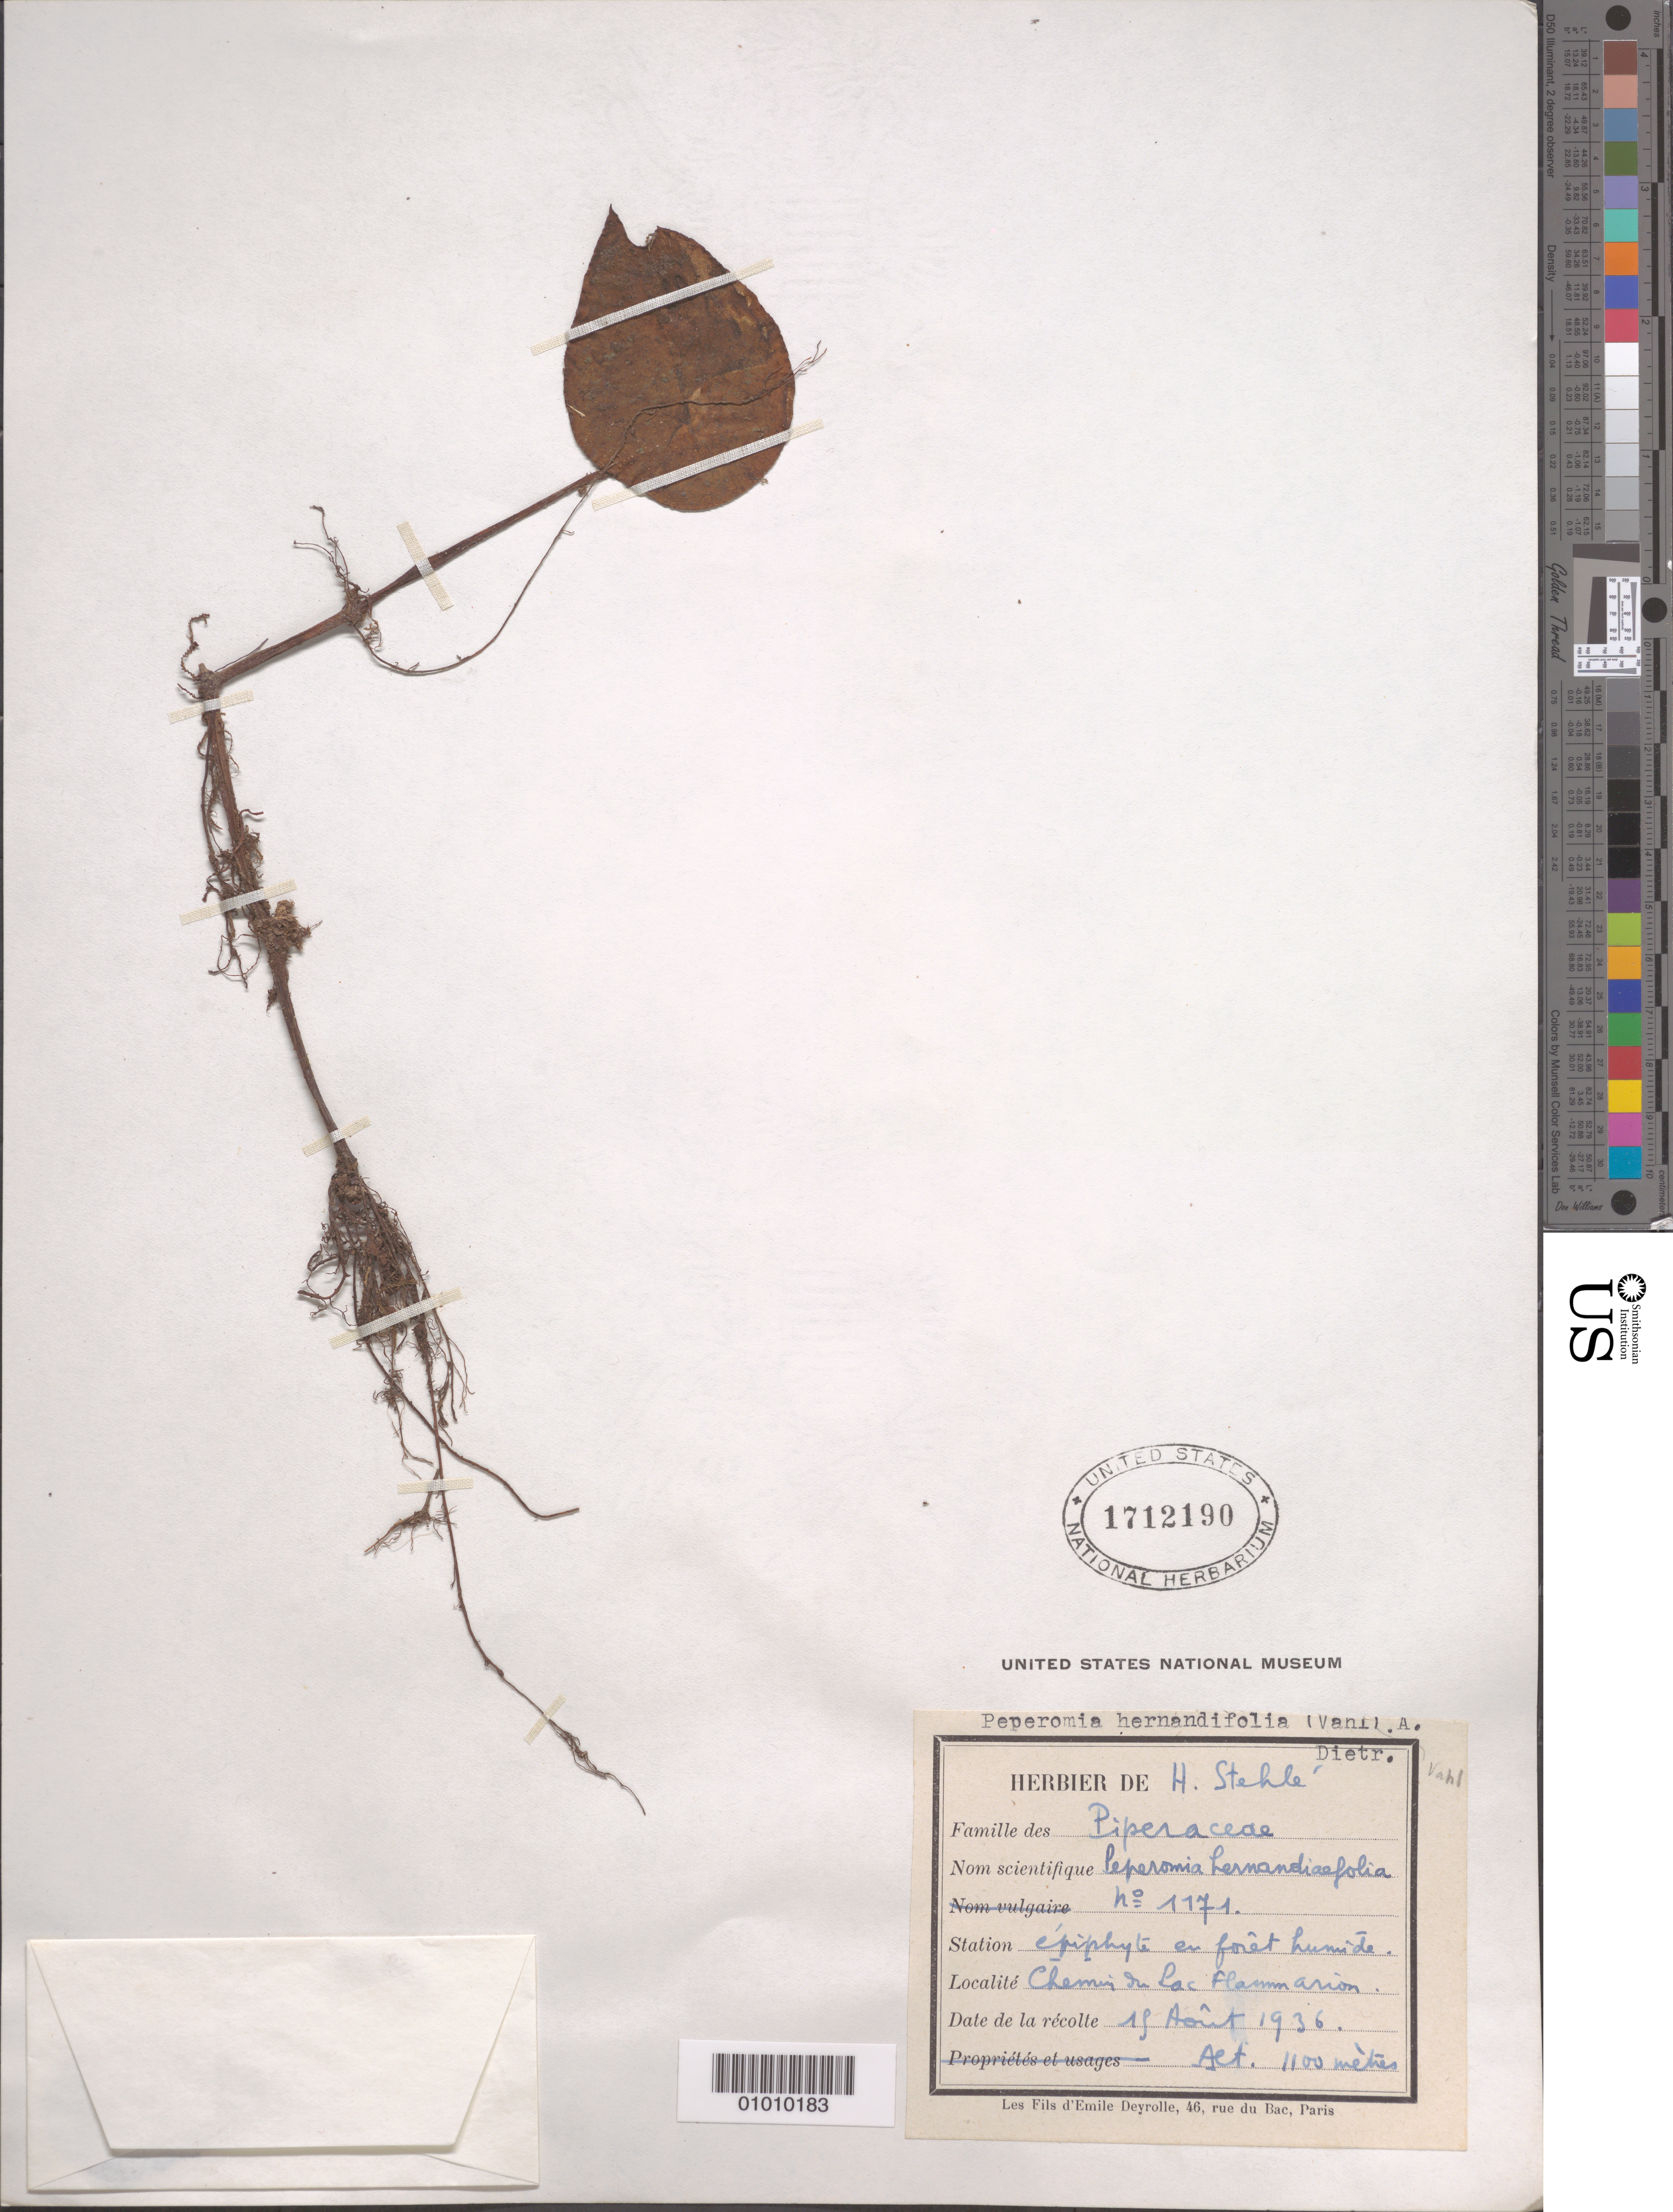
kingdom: Plantae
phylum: Tracheophyta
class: Magnoliopsida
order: Piperales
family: Piperaceae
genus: Peperomia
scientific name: Peperomia hernandiifolia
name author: (Vahl) A. Dietr.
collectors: H. Stehlé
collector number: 1171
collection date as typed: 15 Aug 1936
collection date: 1936-08-15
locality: Epiphyte in humid forest.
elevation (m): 1100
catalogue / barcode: US 1712190